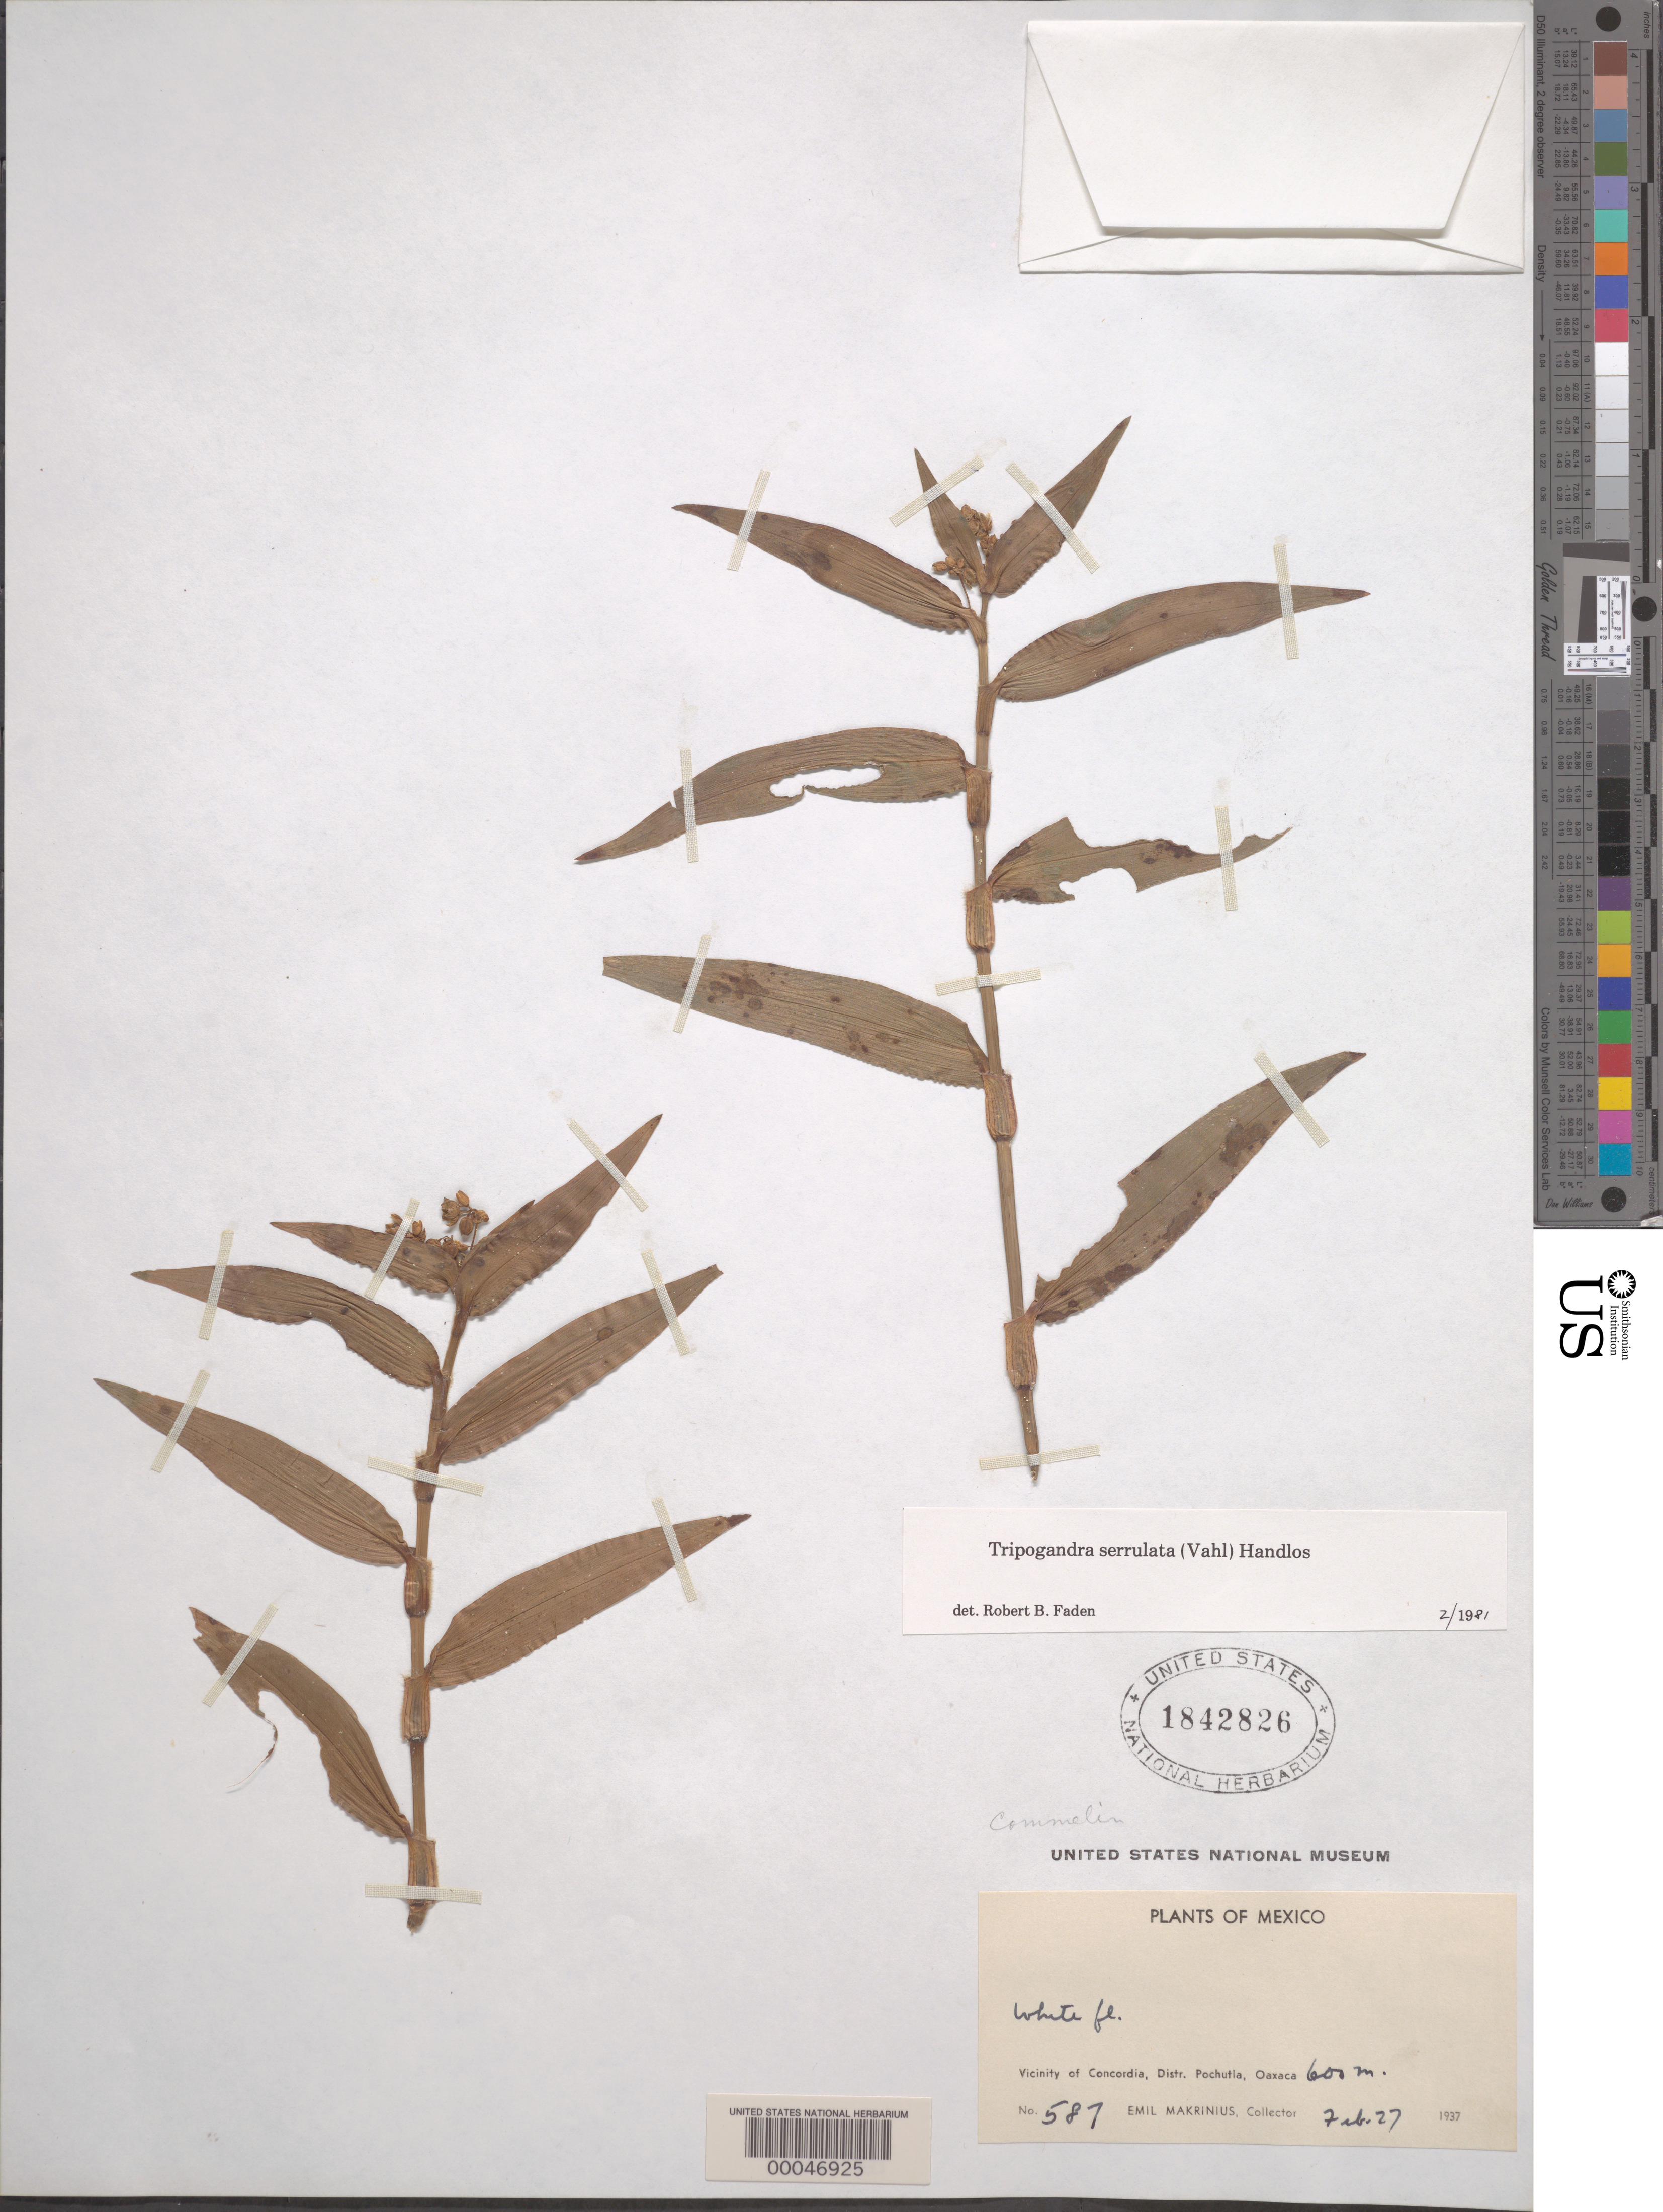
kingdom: Plantae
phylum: Tracheophyta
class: Liliopsida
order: Commelinales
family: Commelinaceae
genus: Tripogandra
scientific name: Tripogandra serrulata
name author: (Vahl) Handlos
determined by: Faden, Robert B., (US), Smithsonian Institution - National Museum of Natural History (UNITED STATES)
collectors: E. Makrinius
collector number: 587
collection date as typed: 27 Feb 1937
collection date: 1937-02-27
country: Mexico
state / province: Oaxaca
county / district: San Pedro Pochutla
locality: Pochutla mun (?), near concorida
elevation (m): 600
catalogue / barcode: US 1842826